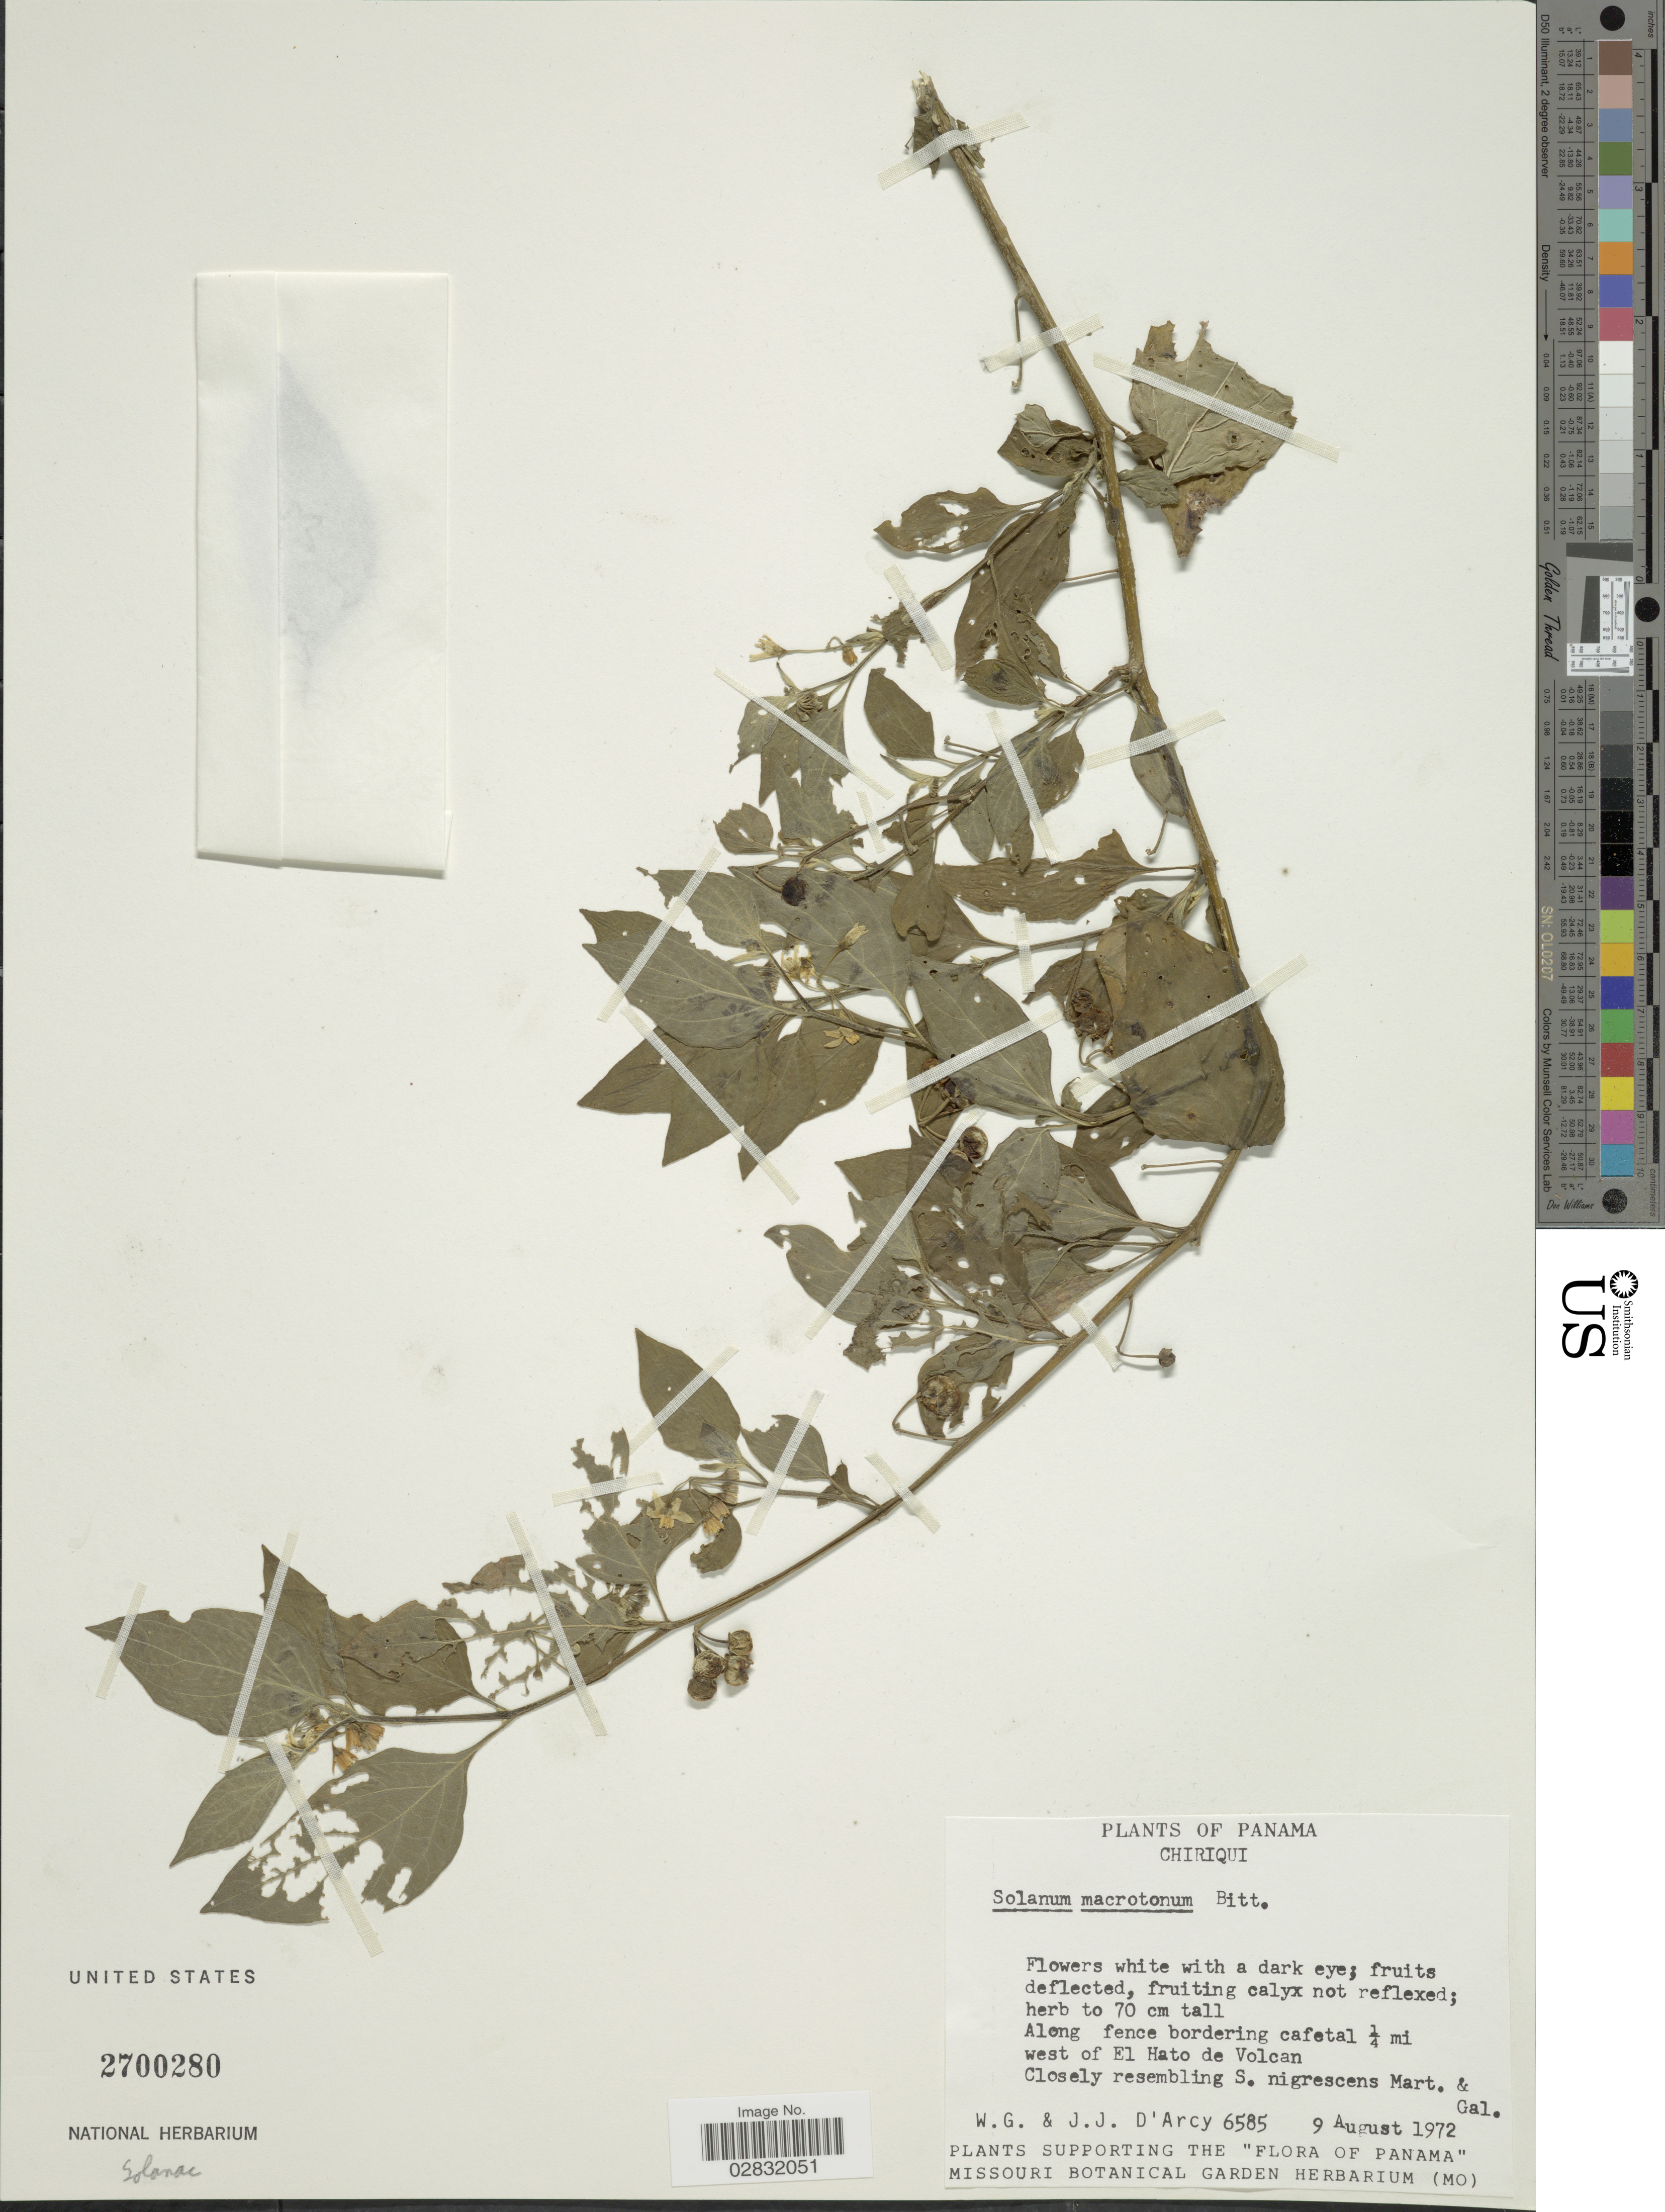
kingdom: Plantae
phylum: Tracheophyta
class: Magnoliopsida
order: Solanales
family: Solanaceae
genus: Solanum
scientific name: Solanum macrotonum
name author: Bitter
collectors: W. G. D'Arcy & J. J. D'Arcy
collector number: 6585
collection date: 1972-08-09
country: Panama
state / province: Chiriqui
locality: Along fence bordering cafetal ¼ mi west of El Hato de Volcan.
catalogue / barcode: US 2700280